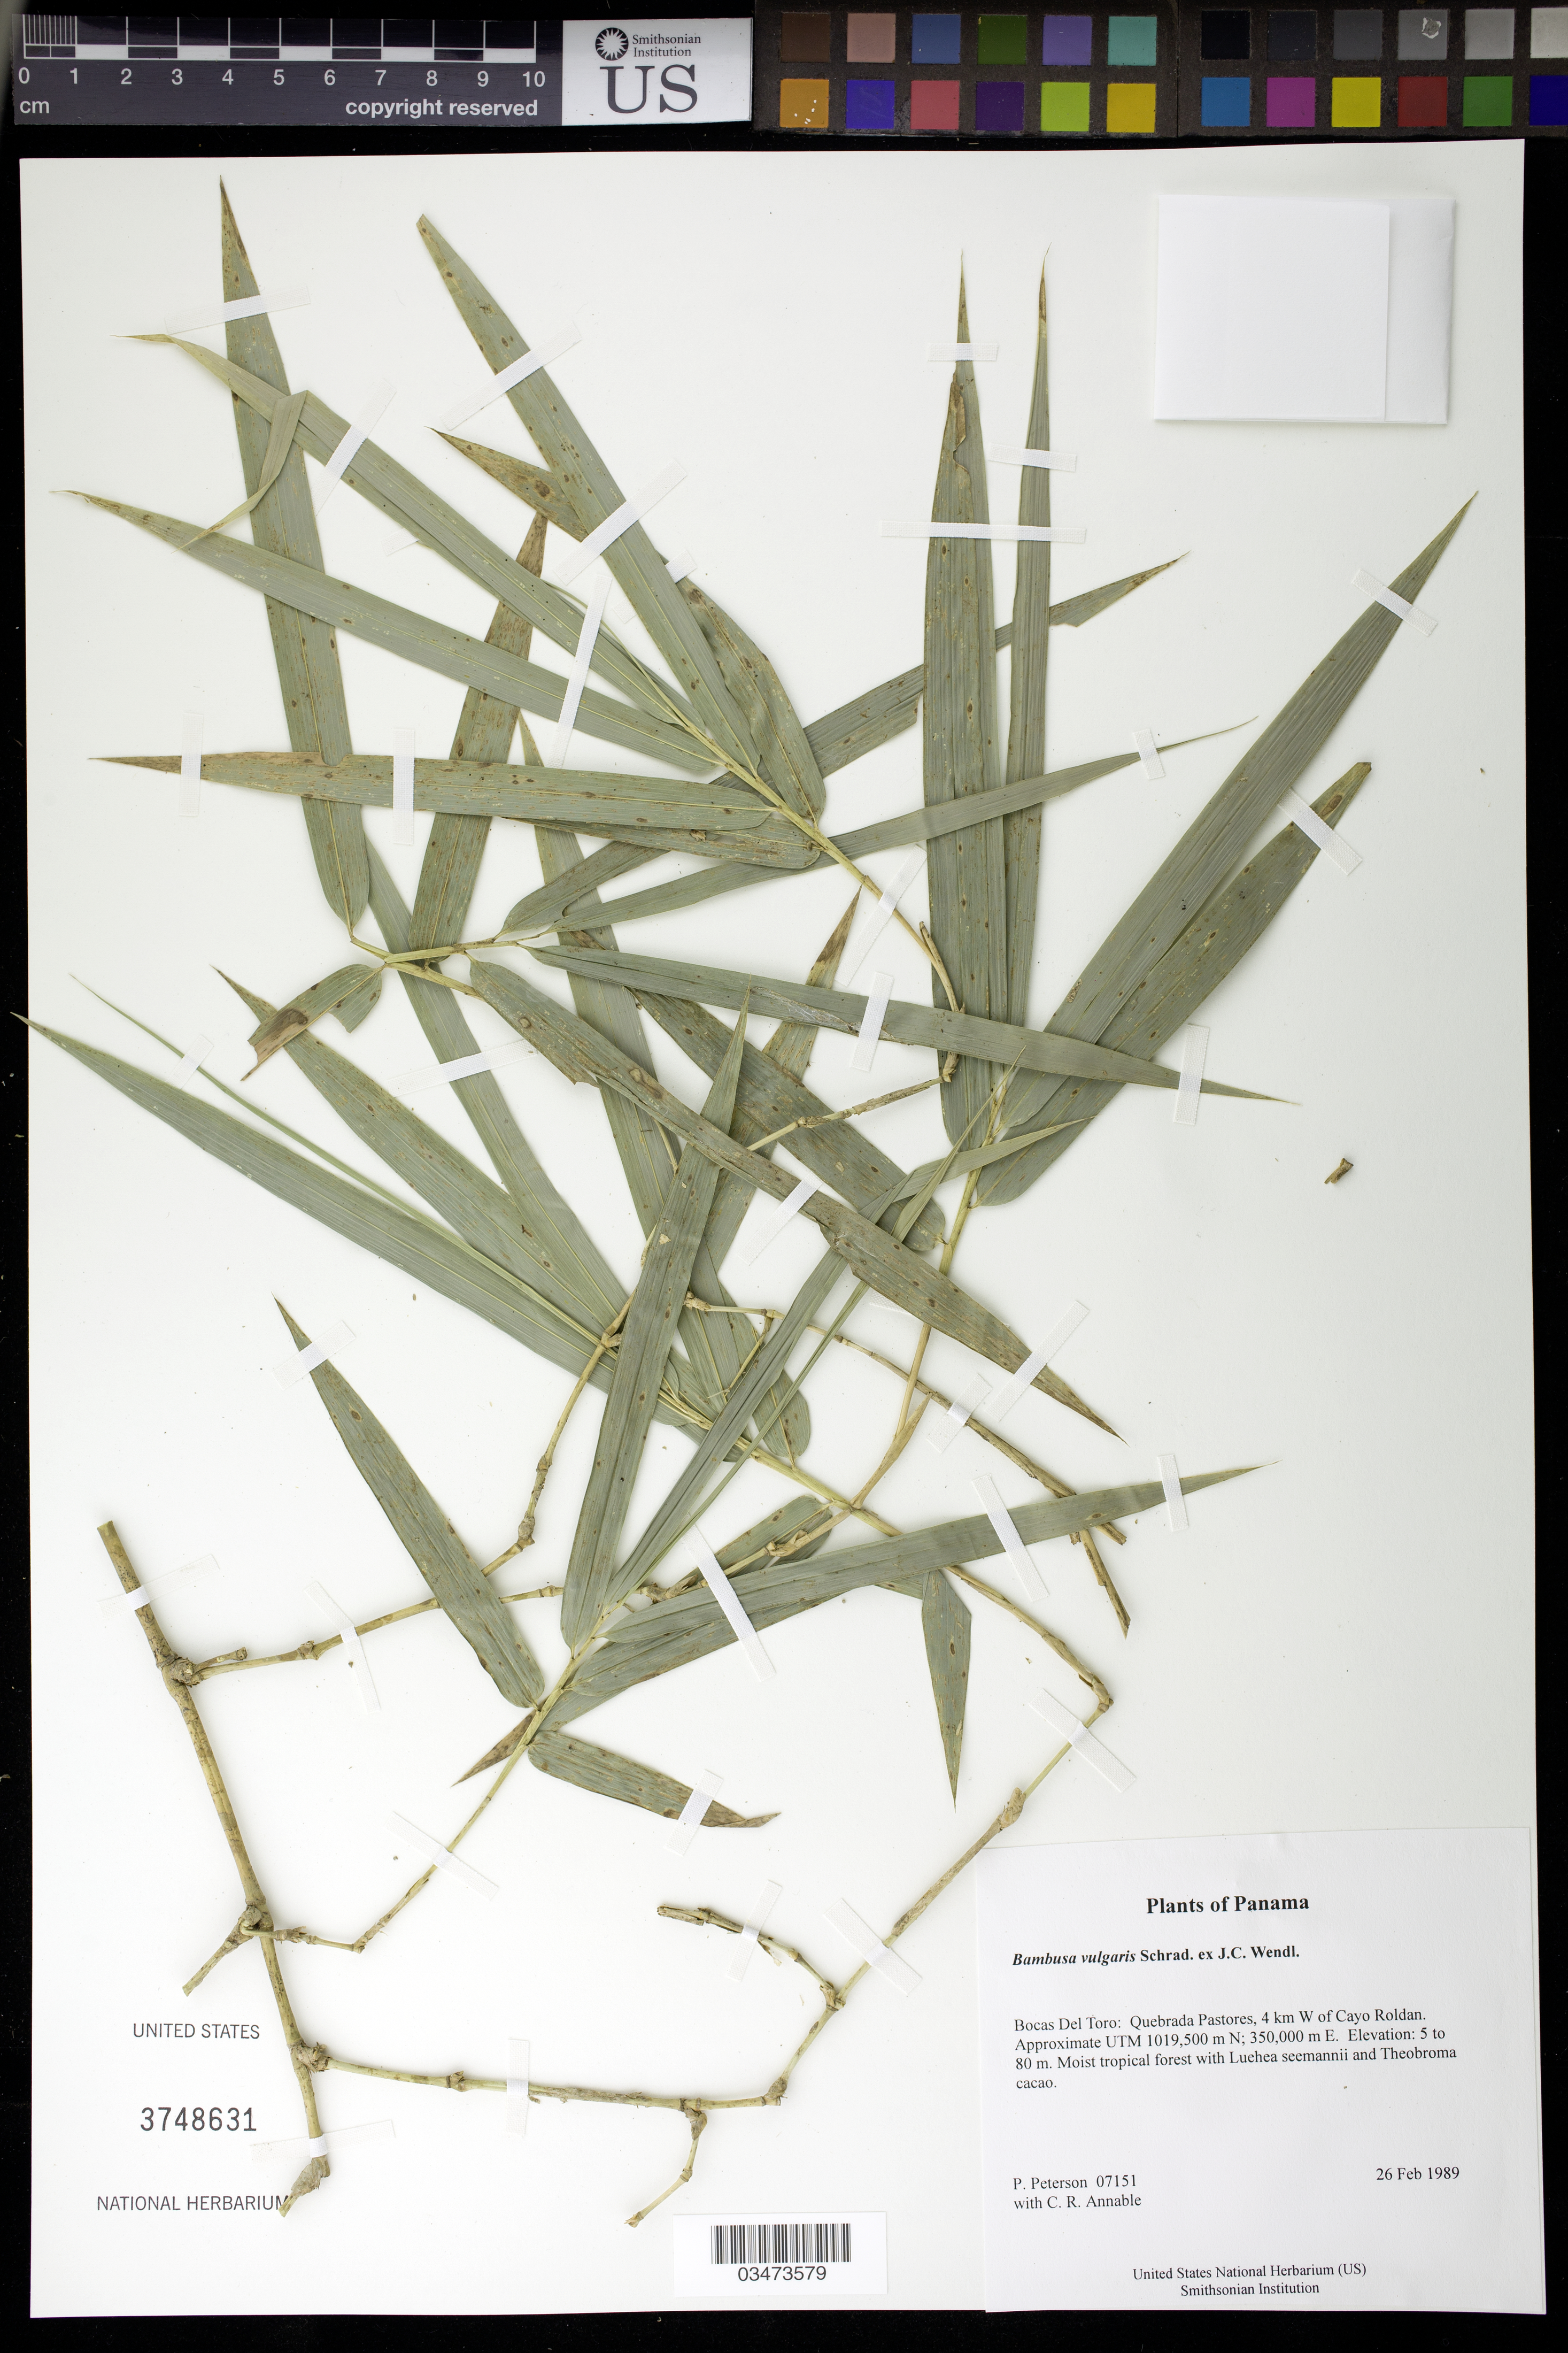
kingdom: Plantae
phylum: Tracheophyta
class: Liliopsida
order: Poales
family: Poaceae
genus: Bambusa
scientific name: Bambusa vulgaris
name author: Schrad. ex J.C. Wendl.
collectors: P. M. Peterson & C. R. Annable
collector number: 07151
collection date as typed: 26 Feb 1989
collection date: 1989-02-26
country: Panama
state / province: Bocas del Toro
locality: Quebrada Pastores, 4 km W of Cayo Roldan. Approximate UTM 1019,500 m N; 350,000 m E.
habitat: Moist tropical forest with Luehea seemannii and Theobroma cacao.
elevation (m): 5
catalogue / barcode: US 3748631